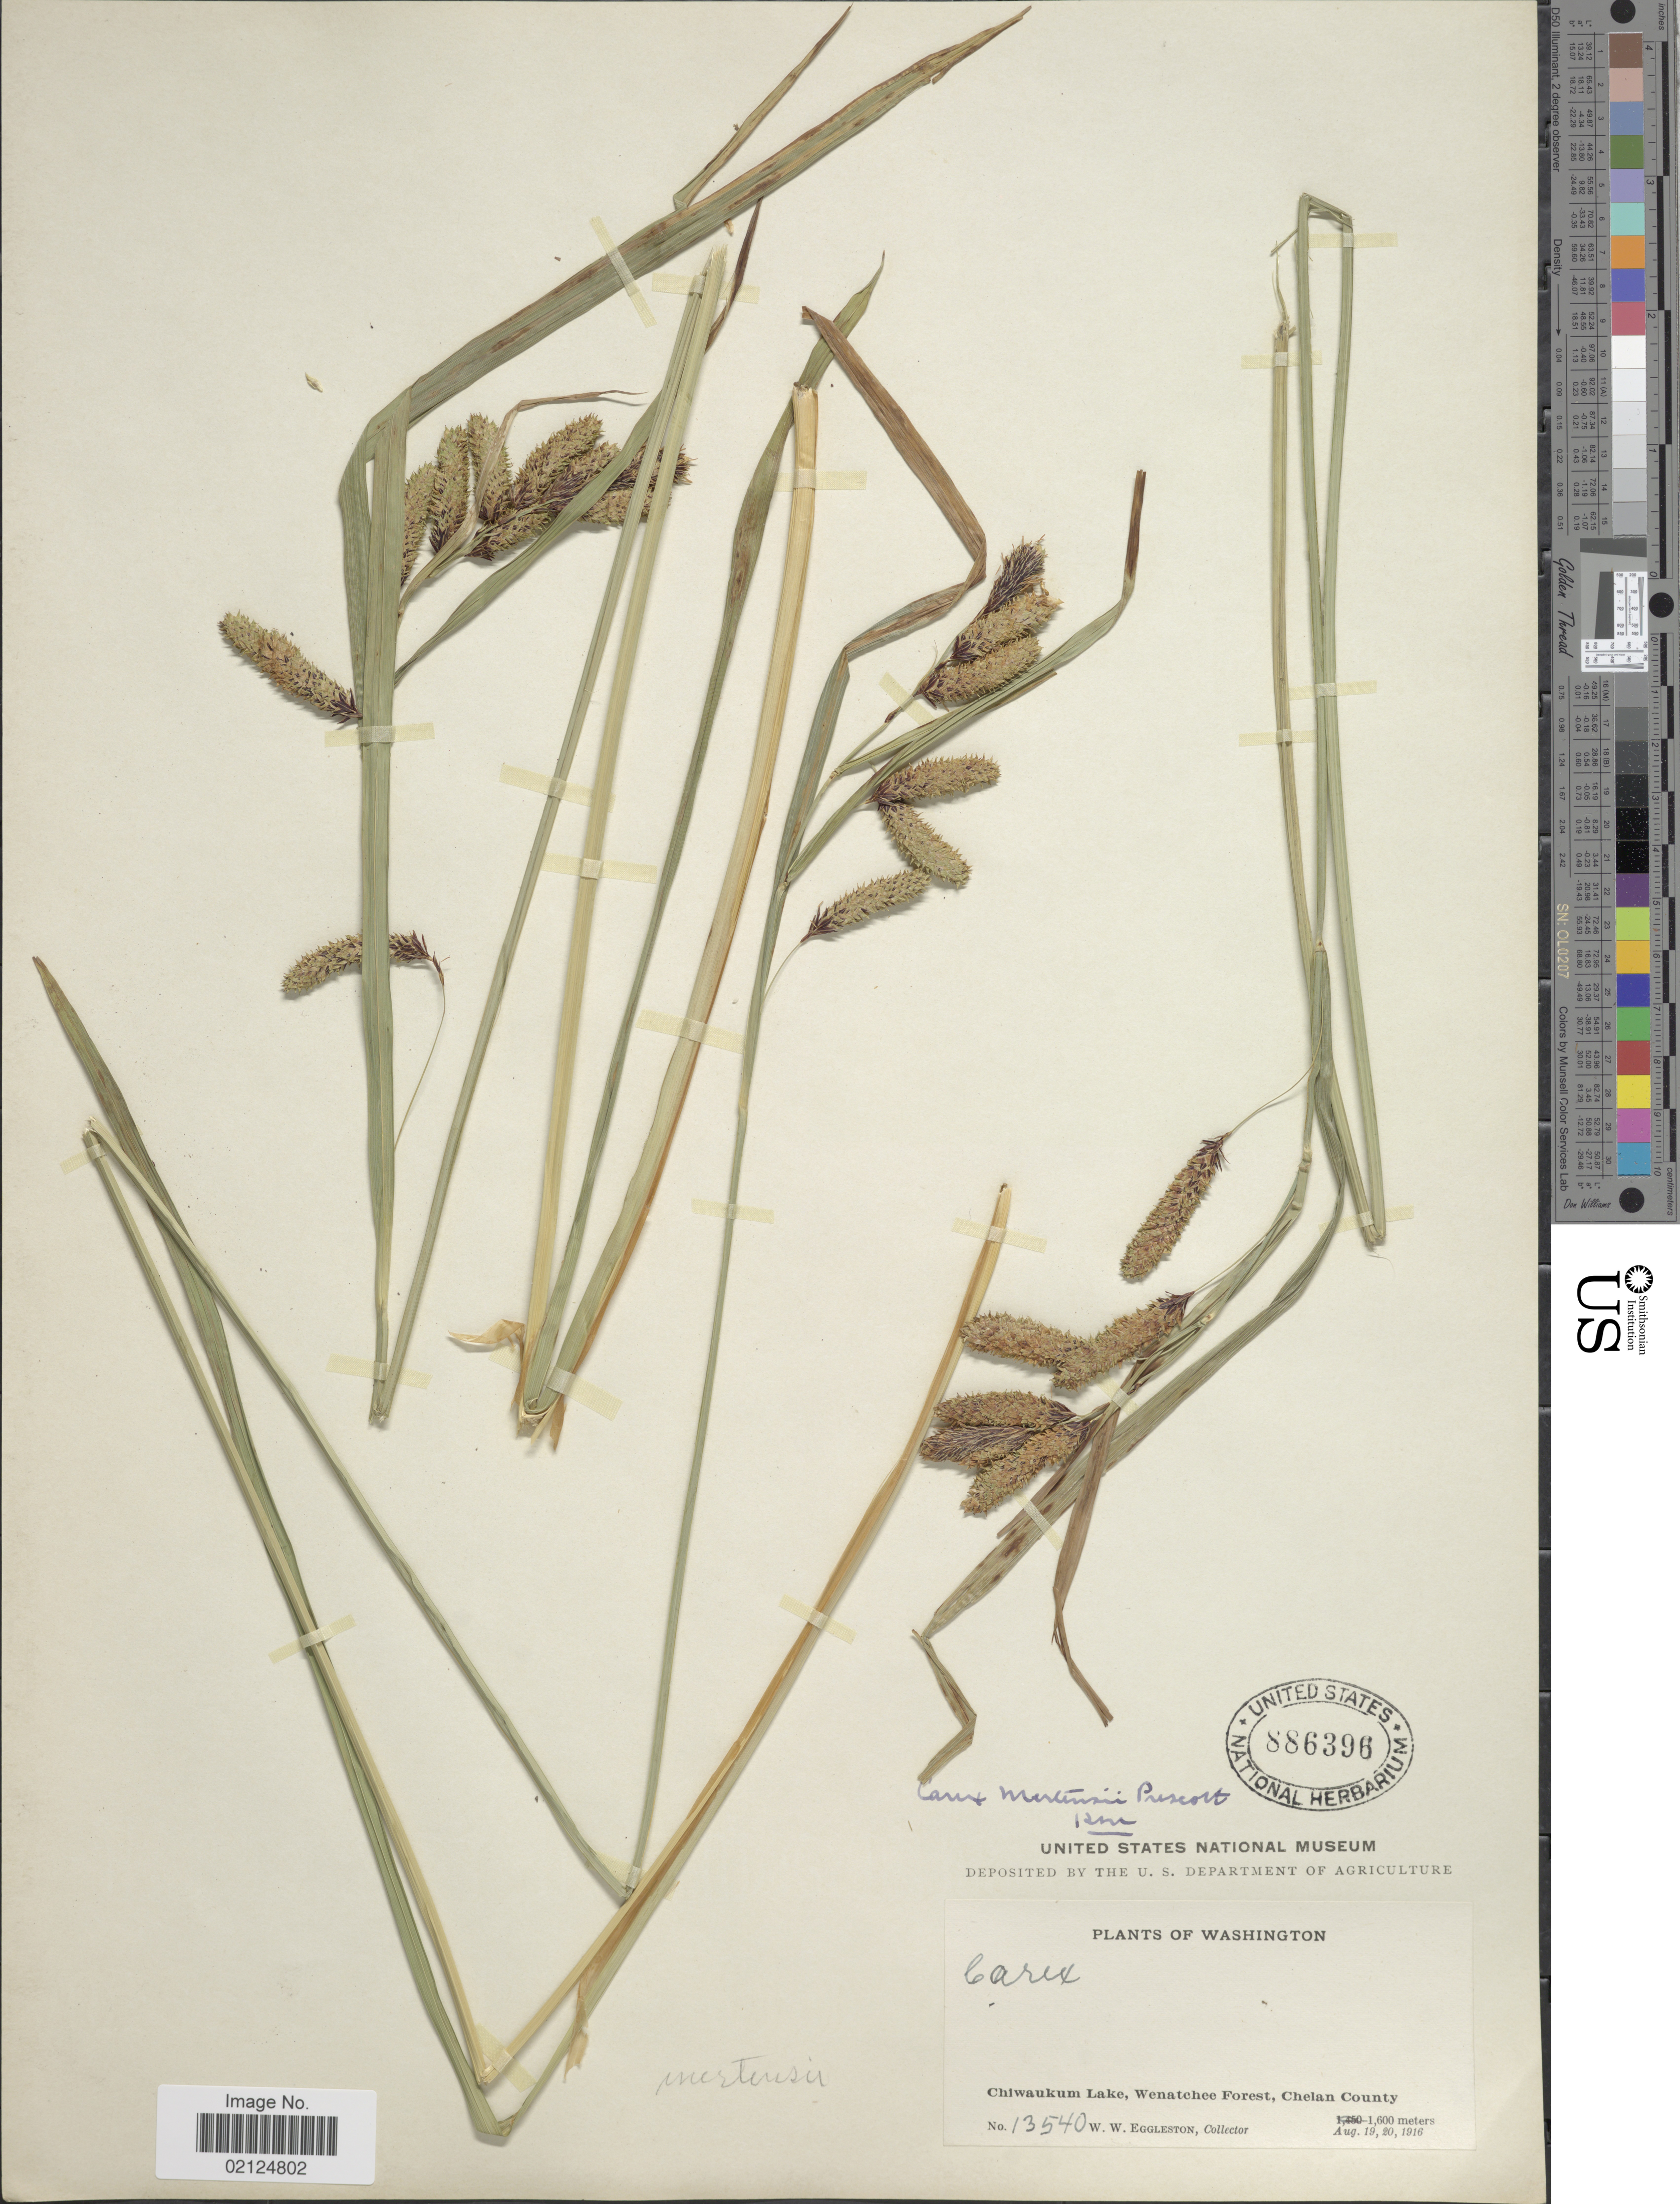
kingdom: Plantae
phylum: Tracheophyta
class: Liliopsida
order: Poales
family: Cyperaceae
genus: Carex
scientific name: Carex mertensii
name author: J.D. Prescott ex Bong.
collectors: W. W. Eggleston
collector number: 13540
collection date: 1916-08-19/1916-08-20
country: United States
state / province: Washington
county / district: Chelan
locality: Chiwaukum Lake, Wenatchee Forest, Chelan County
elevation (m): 1600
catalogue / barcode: US 886396